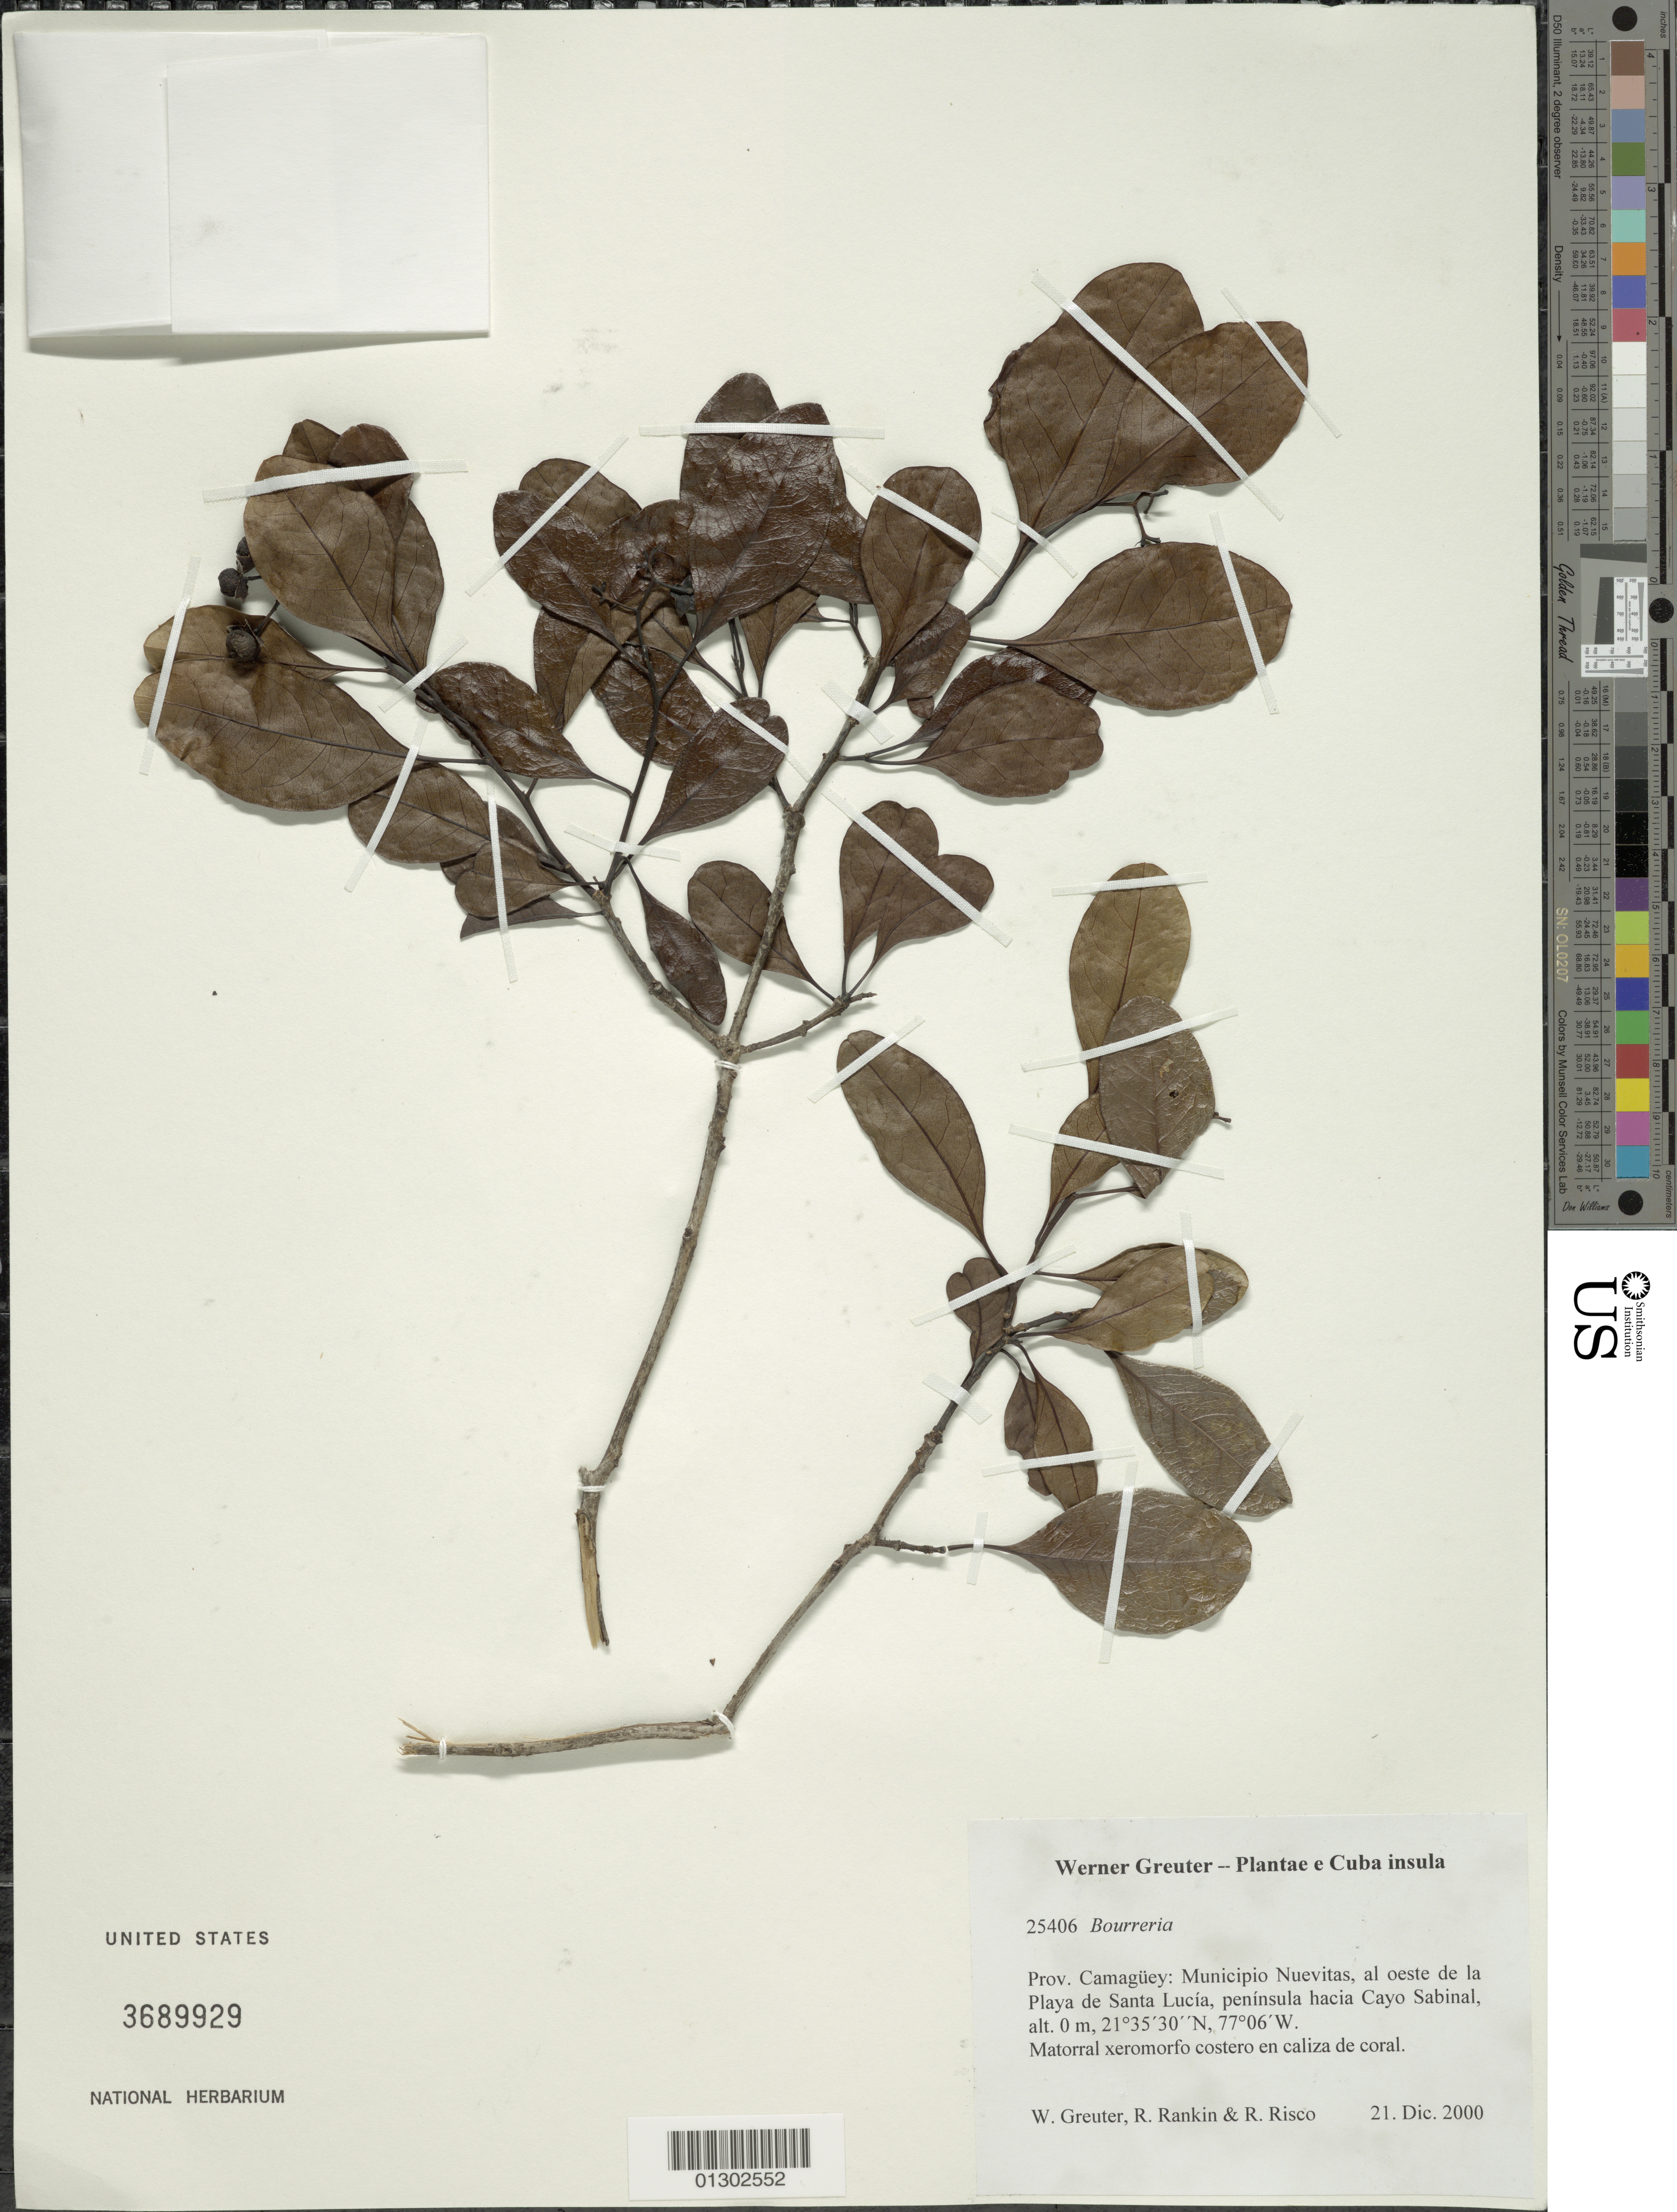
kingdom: Plantae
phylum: Tracheophyta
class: Magnoliopsida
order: Boraginales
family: Ehretiaceae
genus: Bourreria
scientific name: Bourreria sp.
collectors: W. R. Greuter, R. Rankin Rodriguez & R. Risco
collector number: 25406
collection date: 2000-12-21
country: Cuba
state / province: Camagüey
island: Cuba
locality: Municipio Nuevitas, al oeste de la Playa de Santa Lucía, península hacia Cayo Sabinal.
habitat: Matorral xeromorfo costero en caliza de coral.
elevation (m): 0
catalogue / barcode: US 3689929